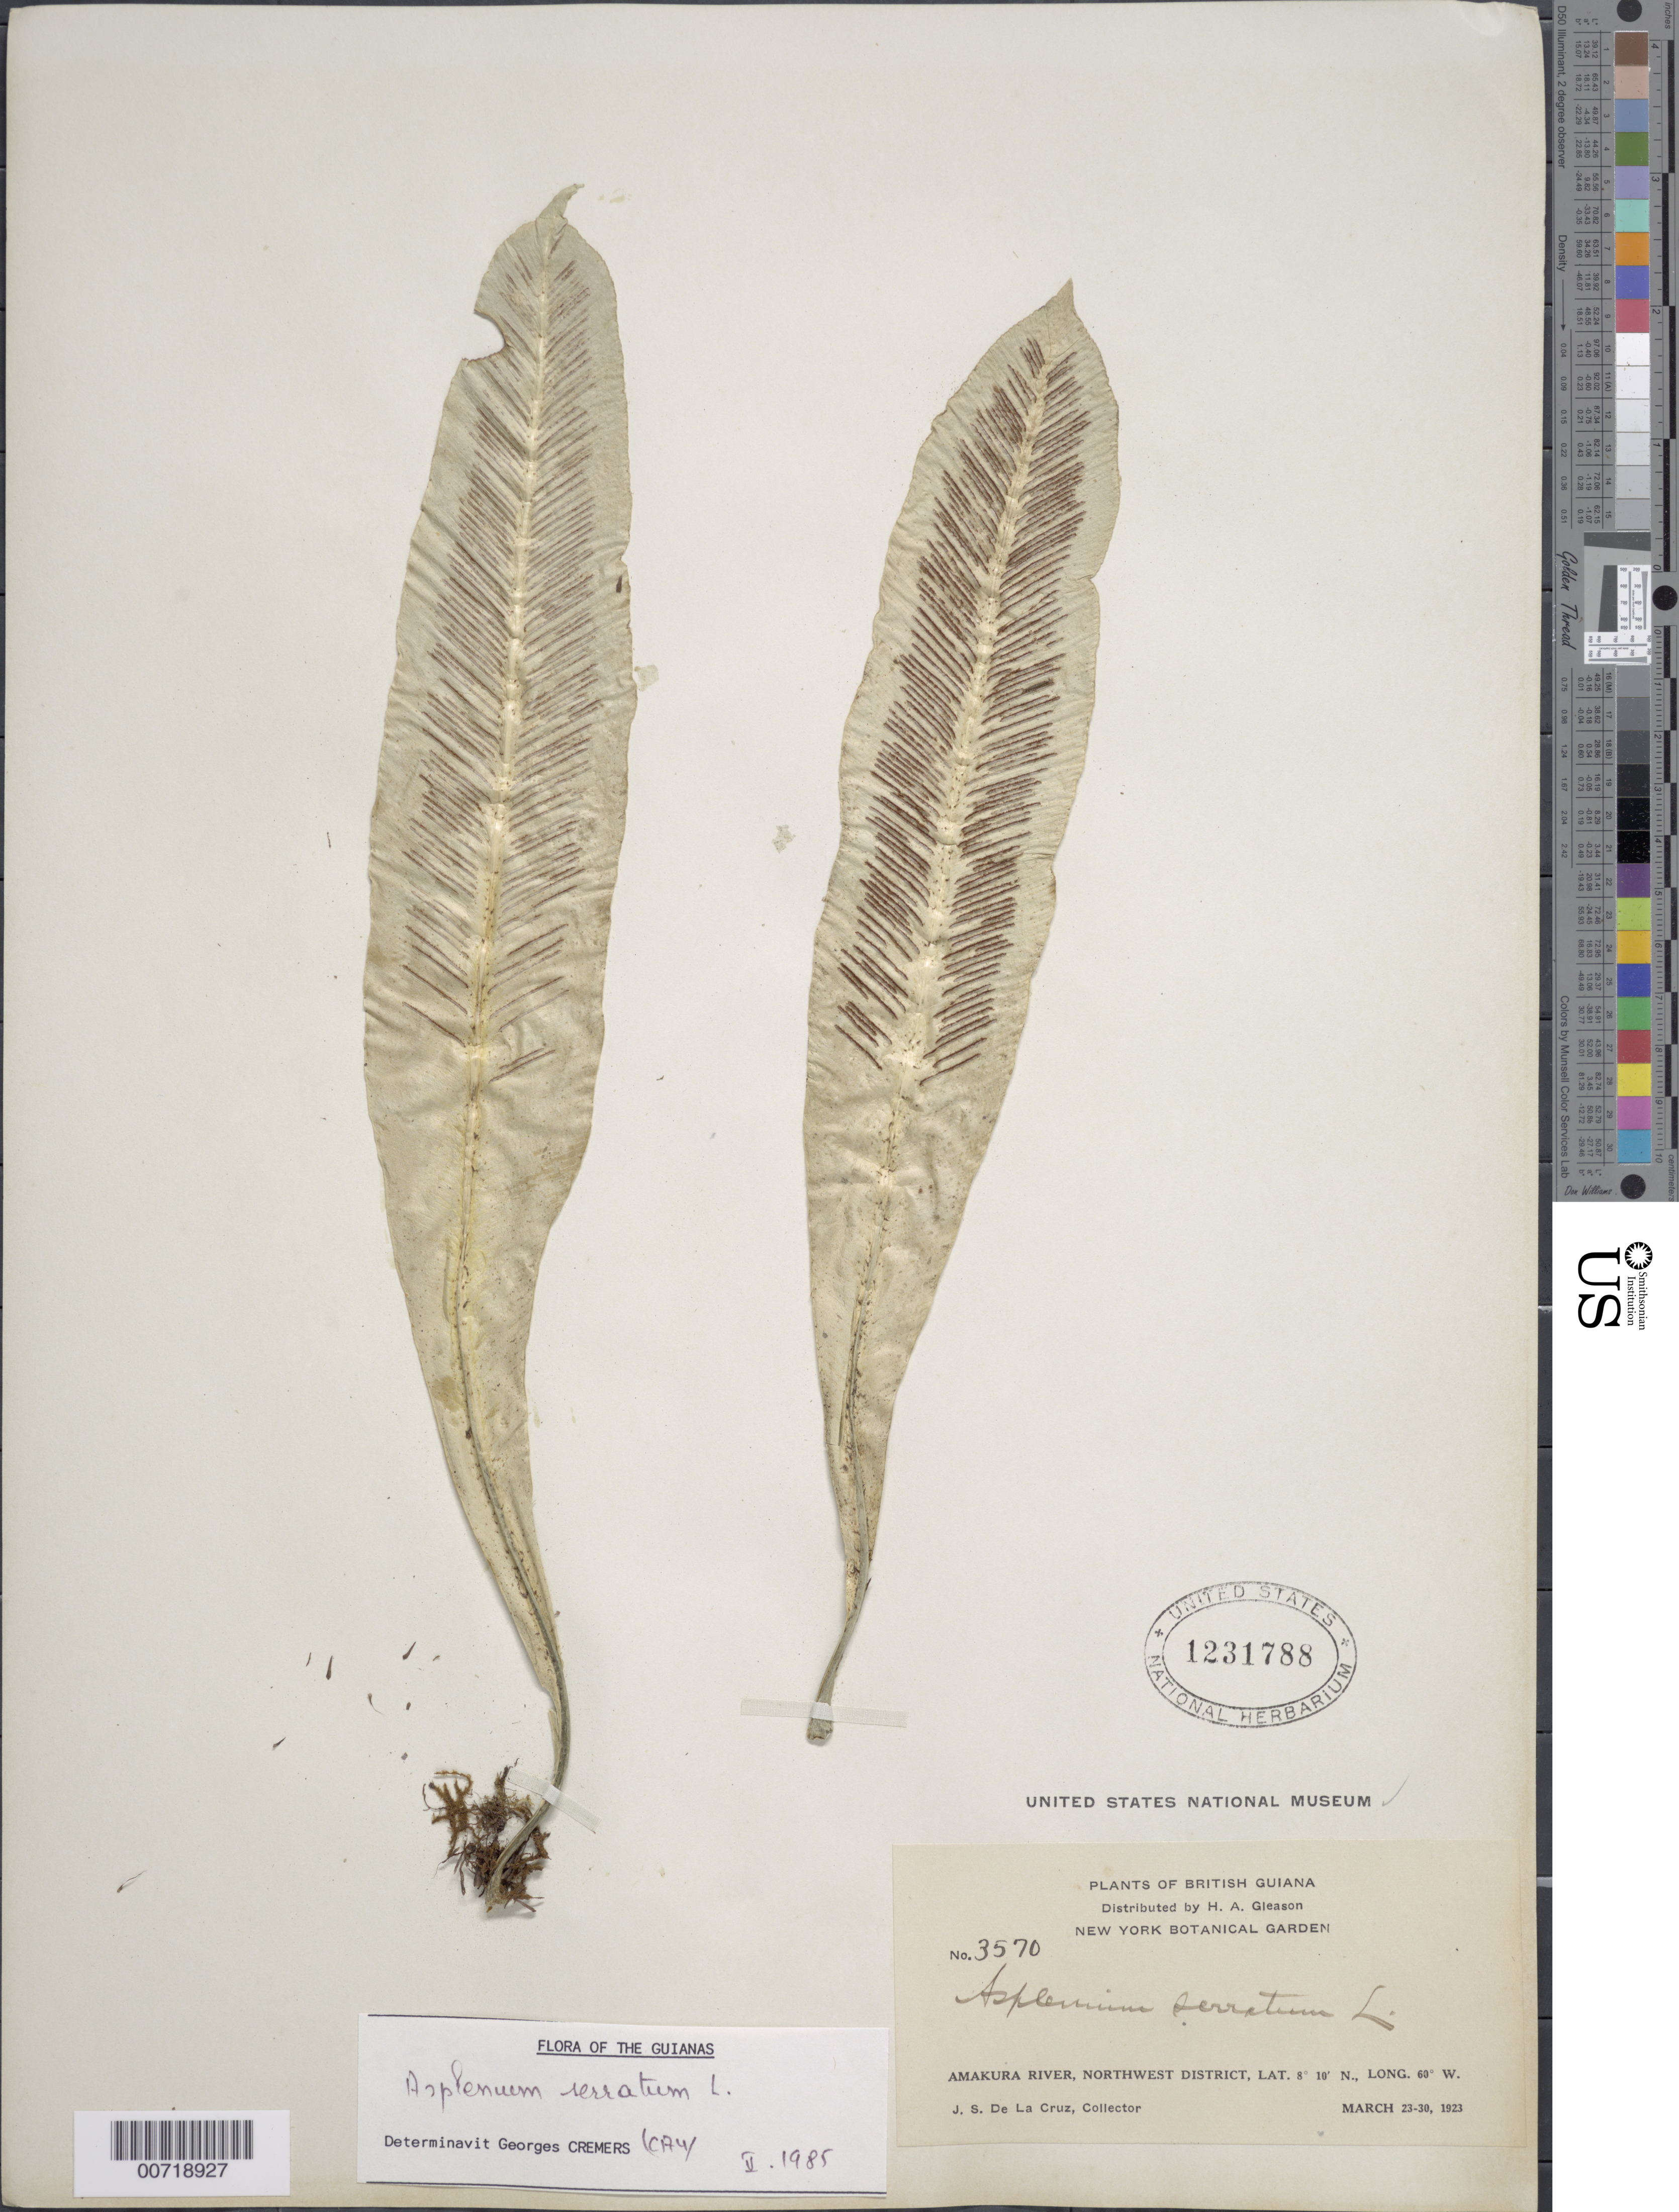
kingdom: Plantae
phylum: Tracheophyta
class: Polypodiopsida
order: Polypodiales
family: Aspleniaceae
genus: Asplenium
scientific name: Asplenium serratum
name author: L.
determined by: Cremers, Georges A.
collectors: J. S. de la Cruz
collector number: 3570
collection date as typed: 23-Mar-23 to 30-Mar-23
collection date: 1923-03-23/1923-03-30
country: Guyana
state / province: Barima-Waini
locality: Amakura R., NW District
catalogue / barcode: US 1231788